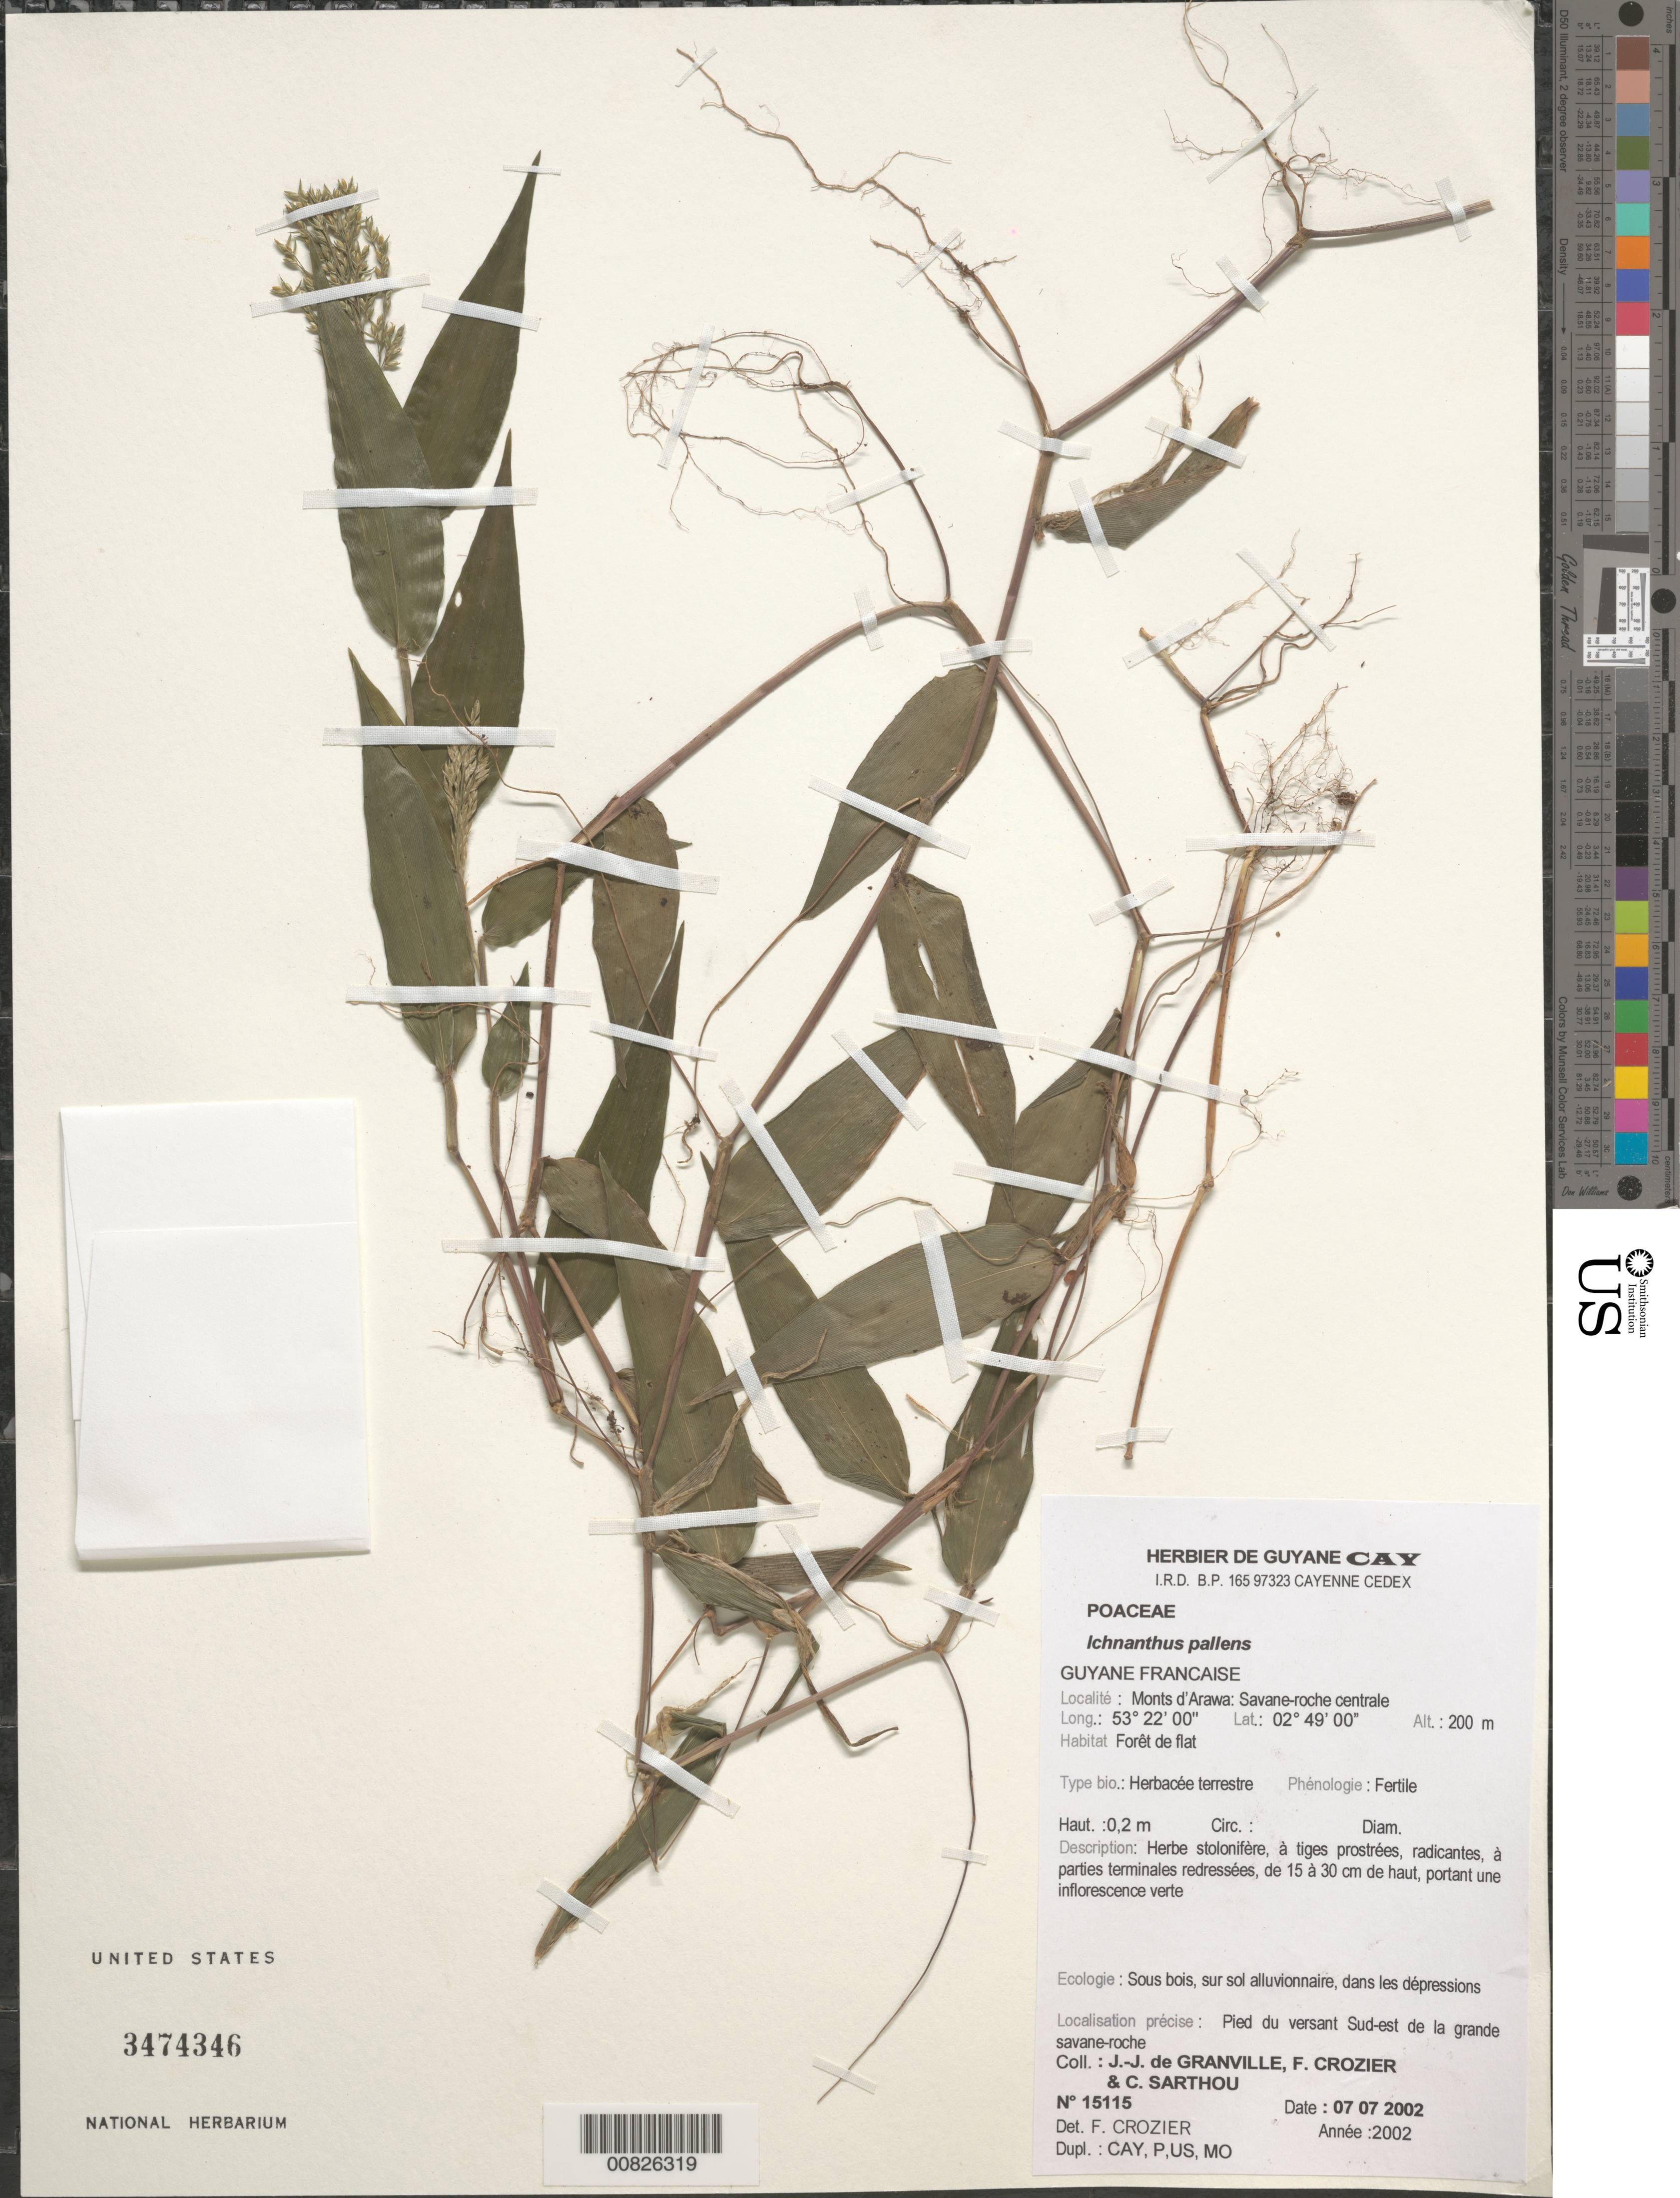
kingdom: Plantae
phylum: Tracheophyta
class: Liliopsida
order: Poales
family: Poaceae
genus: Ichnanthus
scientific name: Ichnanthus pallens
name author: (Sw.) Munro ex Benth.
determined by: Crozier, F.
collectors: J.-J. de Granville, F. Crozier & C. Sarthou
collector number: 15115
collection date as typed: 7-Jul-02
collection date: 2002-07-07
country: French Guiana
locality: Monts d'Arawa, zone de la savane-roche centrale, pied du versant sud-est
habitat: Forêt de flat; sous-bois, sur sol alluvionnaire, dans les depressions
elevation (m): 200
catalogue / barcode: US 3474346